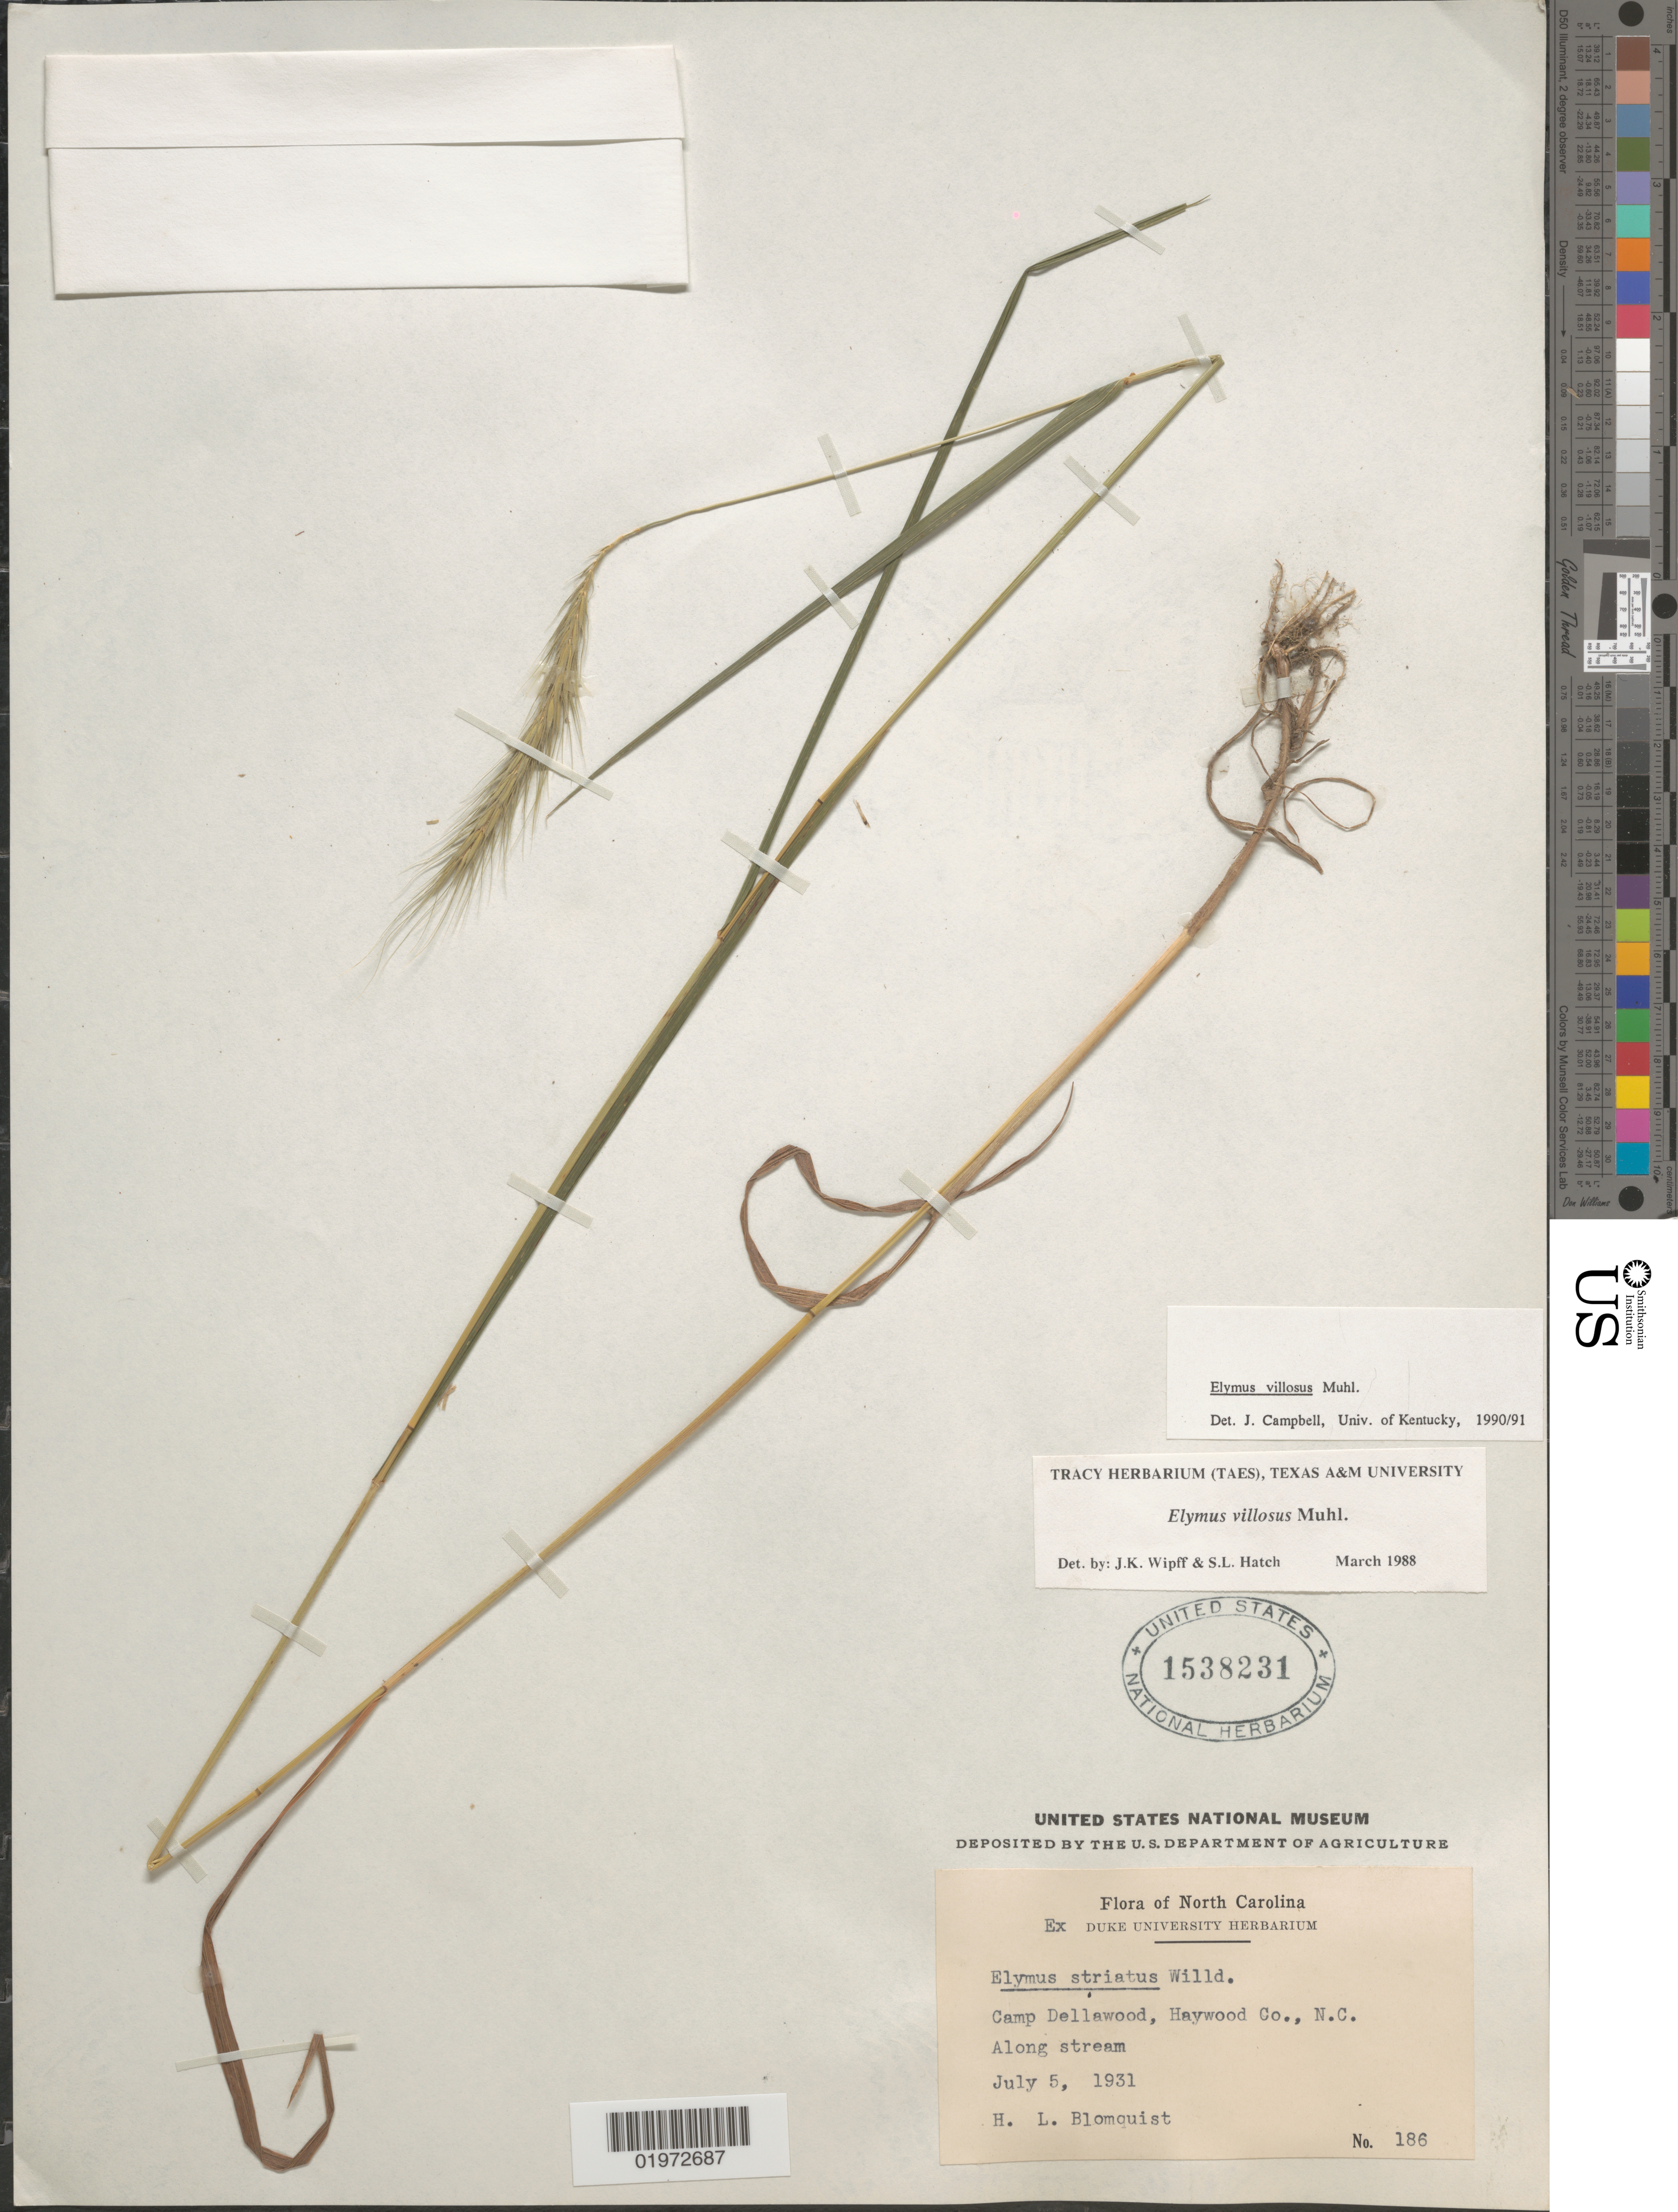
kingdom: Plantae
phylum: Tracheophyta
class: Liliopsida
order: Poales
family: Poaceae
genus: Elymus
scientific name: Elymus villosus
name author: Muhl. ex Willd.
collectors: H. Blomquist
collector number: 186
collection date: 1931-07-05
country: United States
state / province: North Carolina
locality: Camp Dellawood, Haywood Co. Along stream.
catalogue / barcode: US 1538231